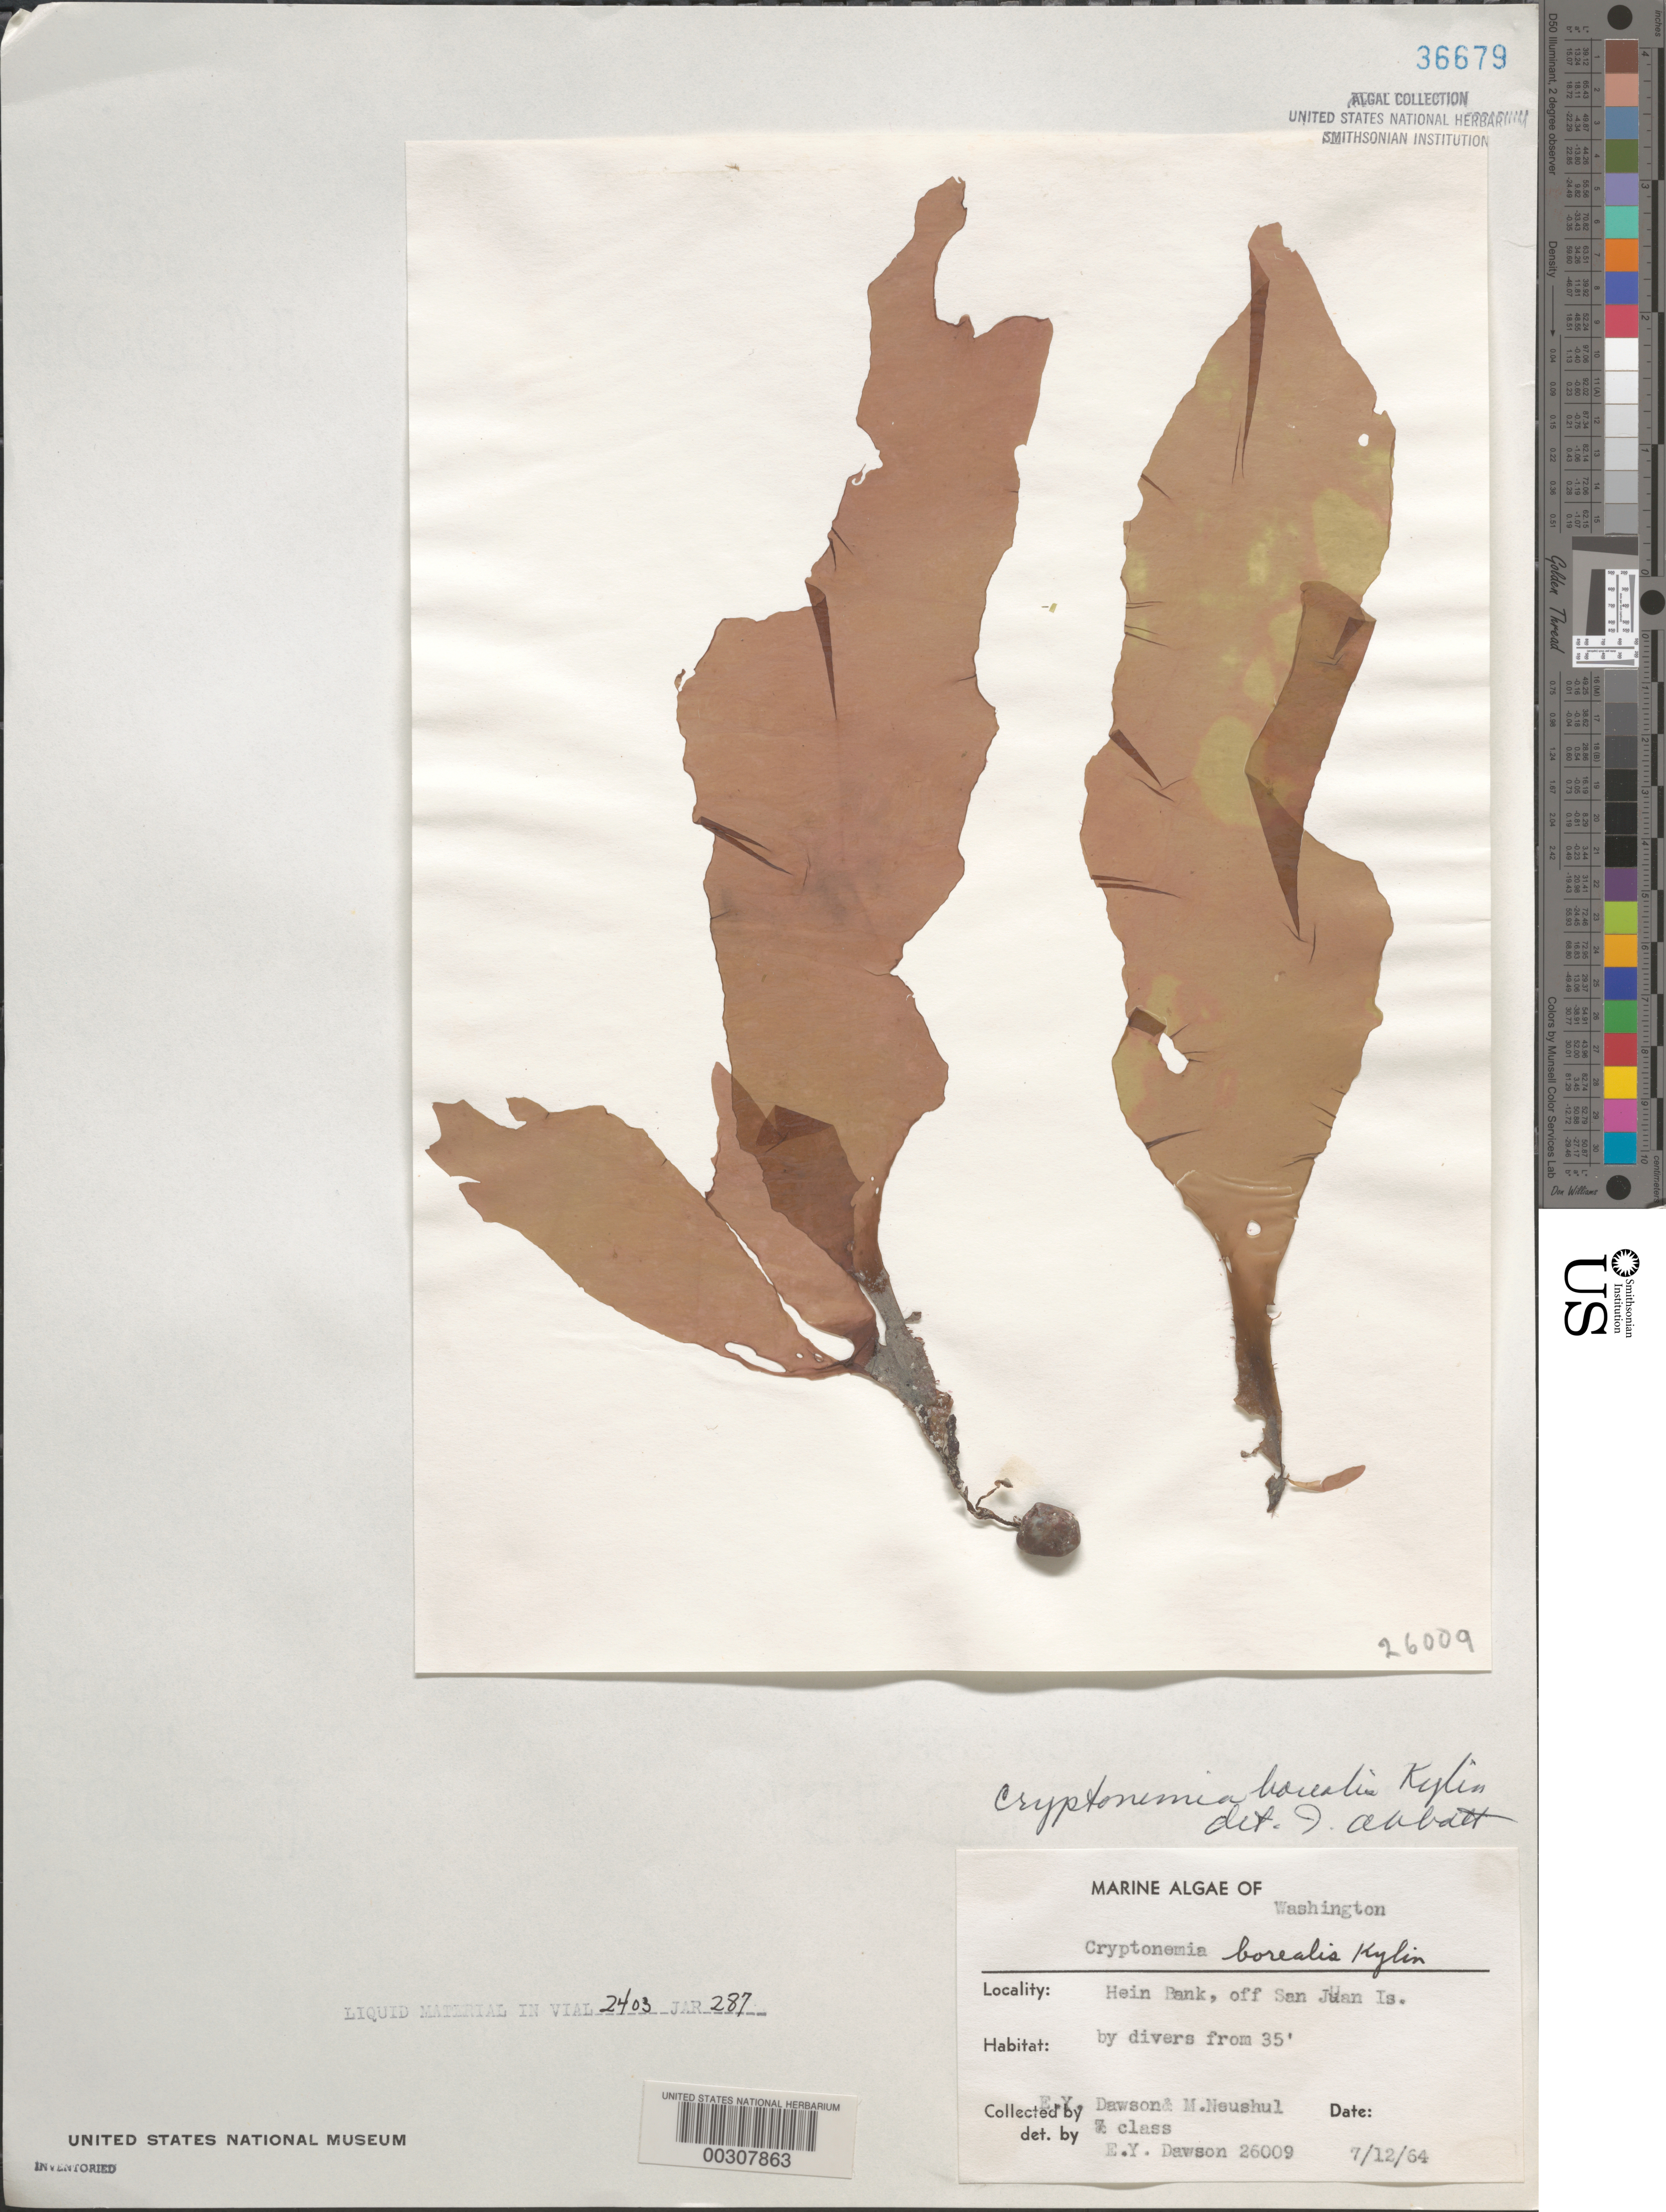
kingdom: Plantae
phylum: Rhodophyta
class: Florideophyceae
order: Halymeniales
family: Halymeniaceae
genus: Cryptonemia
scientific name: Cryptonemia borealis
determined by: Abbott, Isabella A.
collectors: E. Y. Dawson & M. Neushul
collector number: EYD 26009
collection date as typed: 12 Jul 1963 or 12 Jul 1964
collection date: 1963-07-12 or 1964-07-12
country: United States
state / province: Washington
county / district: San Juan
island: San Juan Island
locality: Hein Bank, off San Juan Island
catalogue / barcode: US 36679